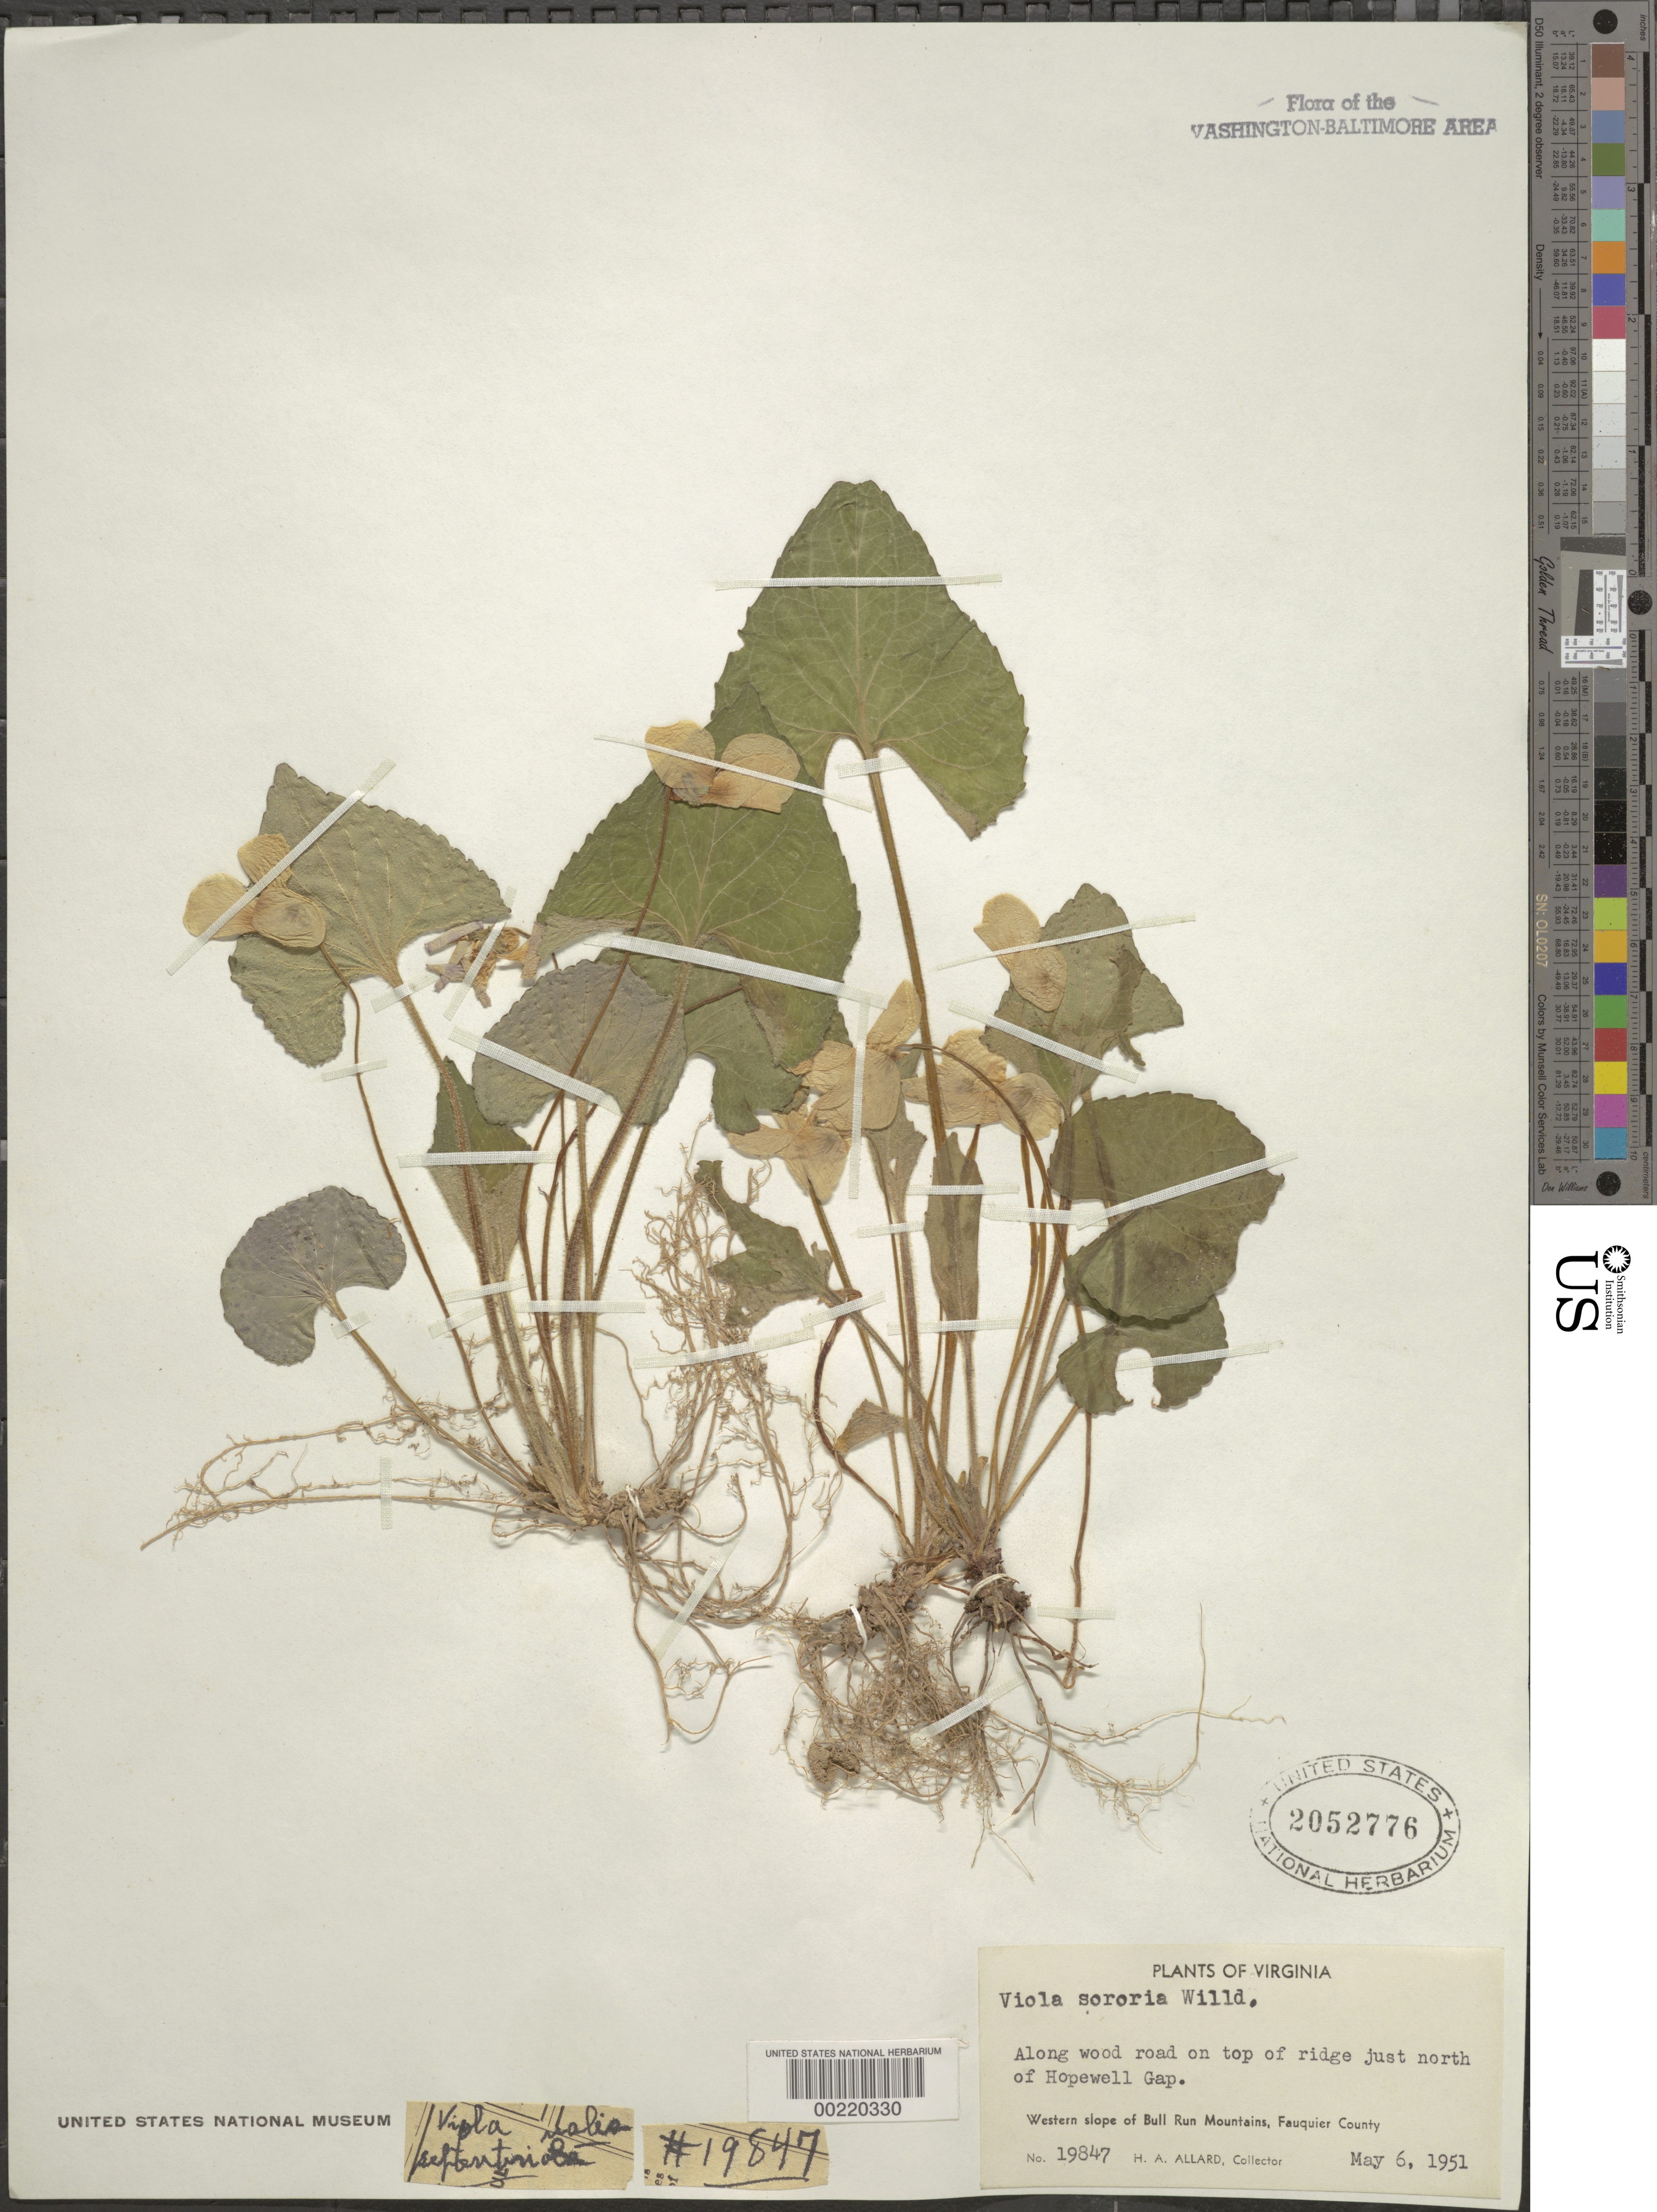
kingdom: Plantae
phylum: Tracheophyta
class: Magnoliopsida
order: Malpighiales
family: Violaceae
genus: Viola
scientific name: Viola sororia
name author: Willd.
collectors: H. A. Allard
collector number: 19847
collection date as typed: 06 May 1951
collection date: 1951-05-06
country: United States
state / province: Virginia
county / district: Fauquier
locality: North of Hopewell Gap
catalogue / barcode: US 2052776